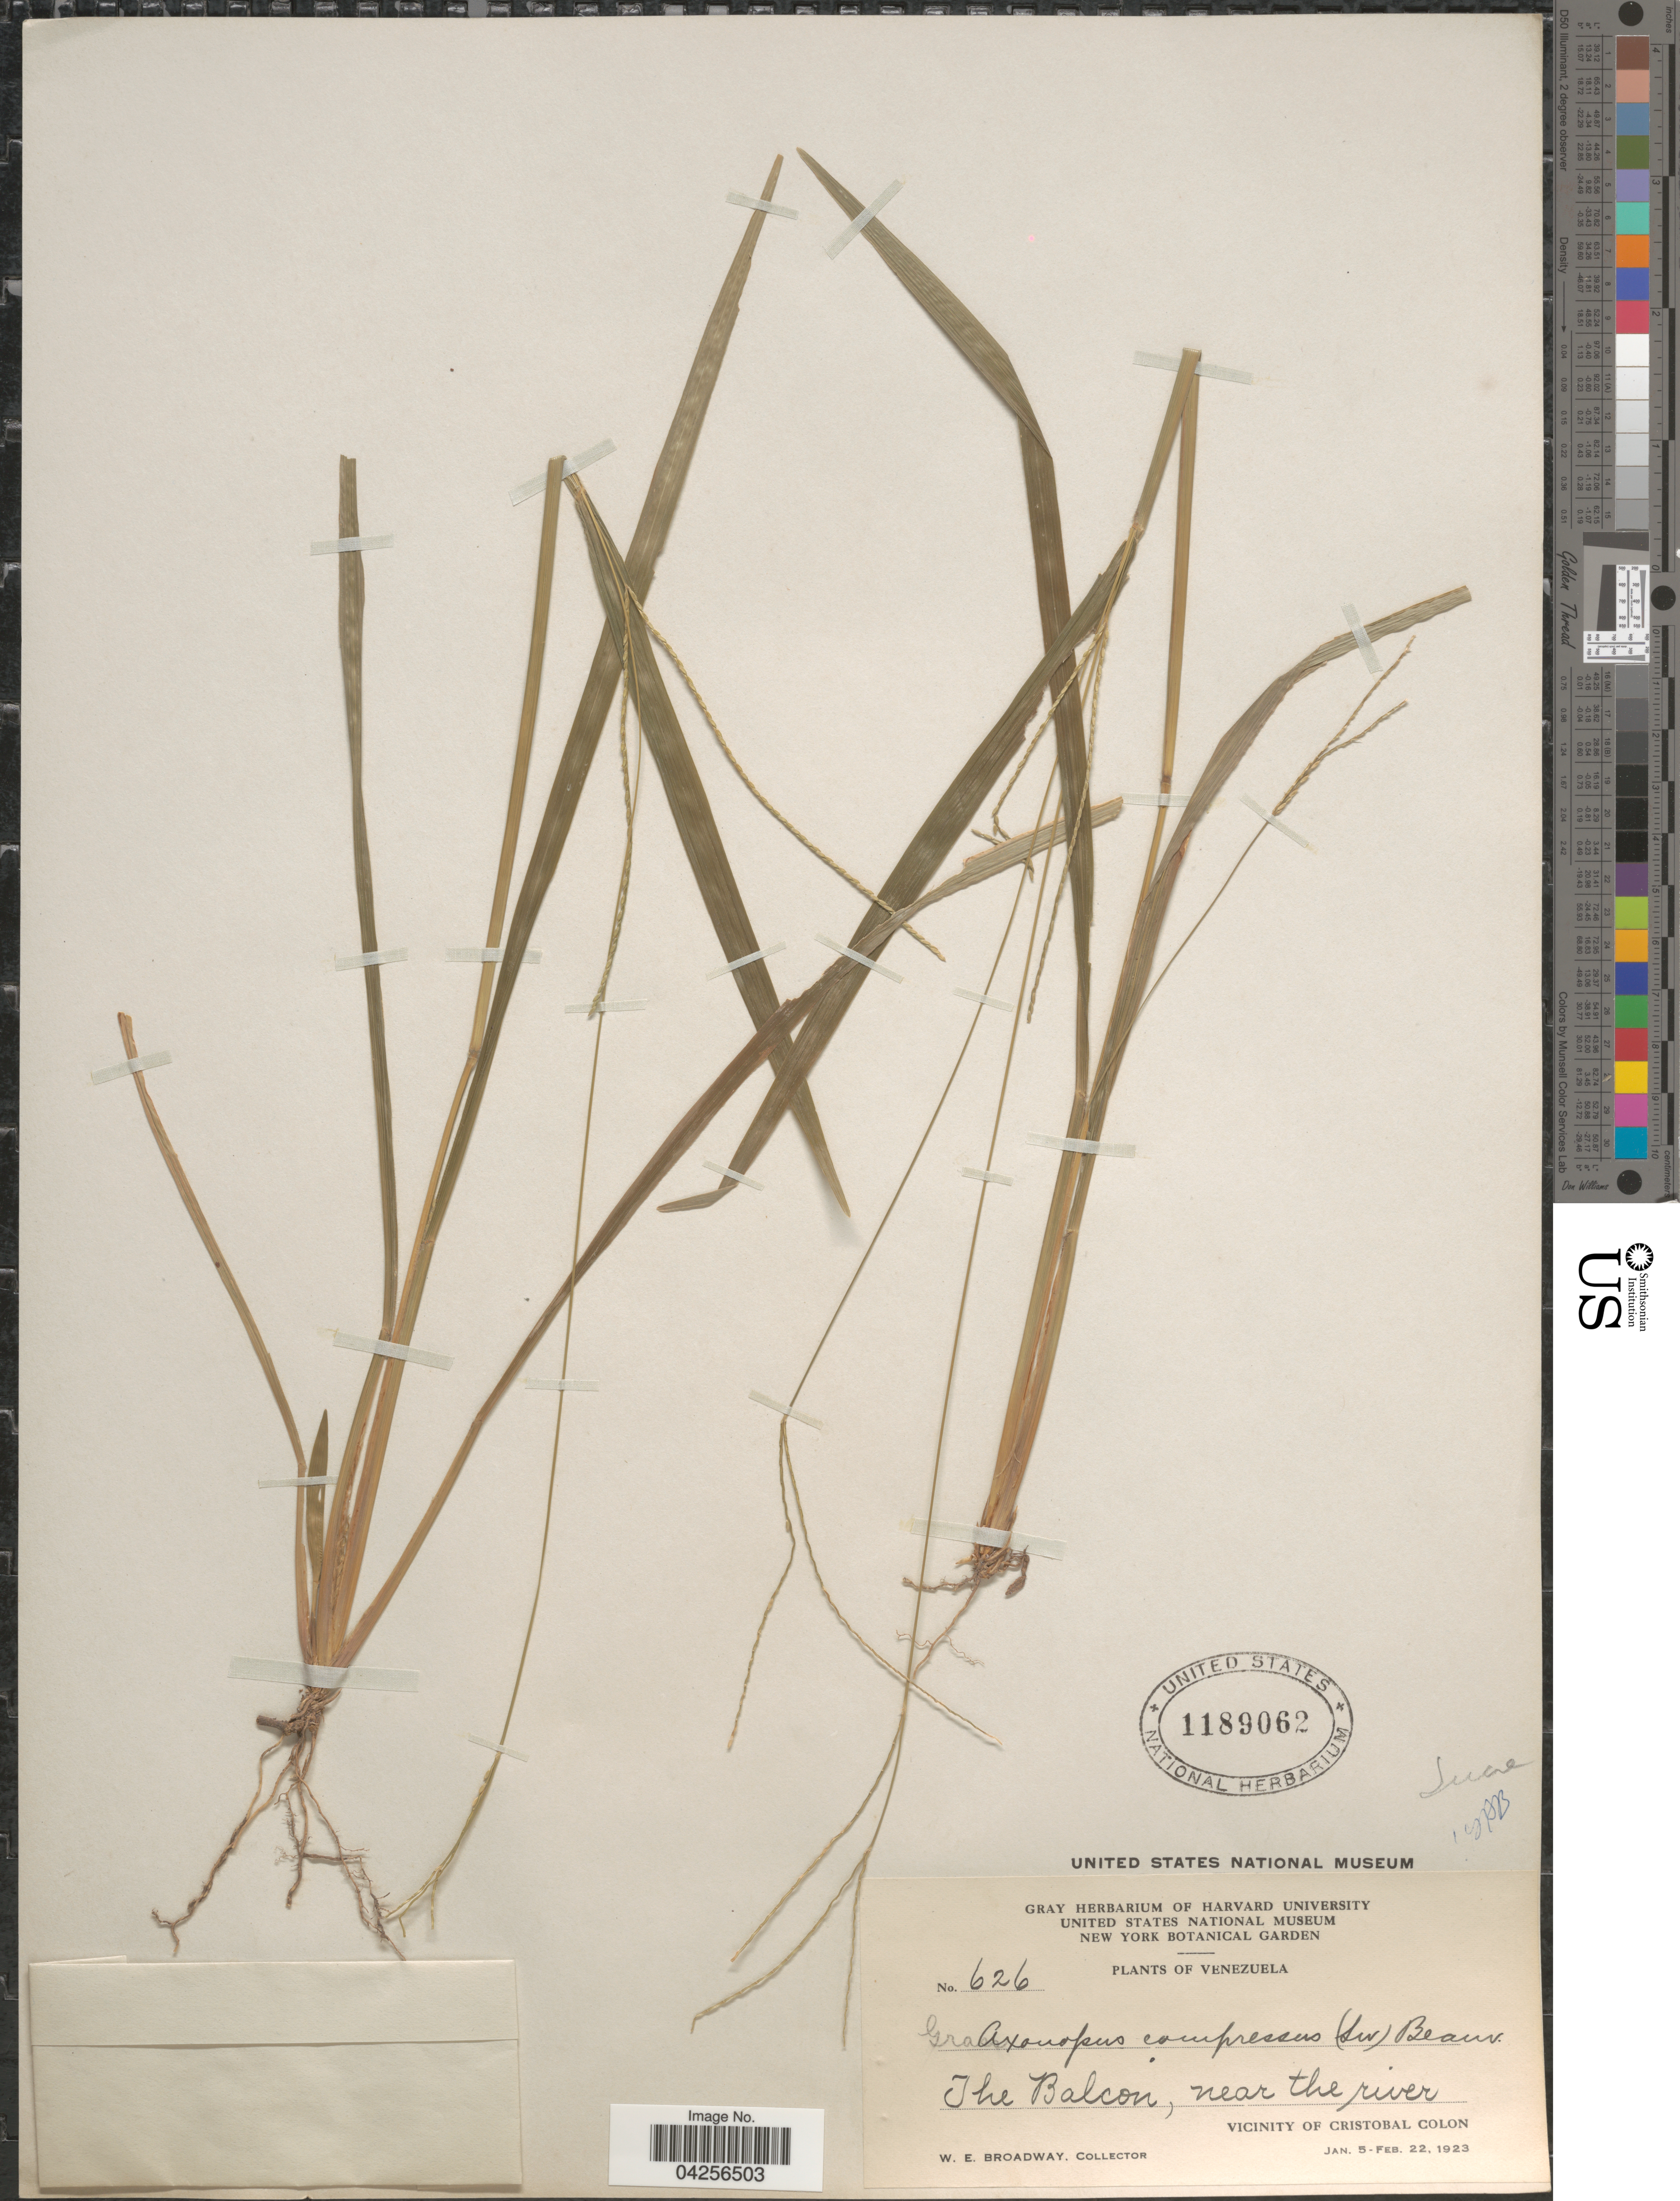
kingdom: Plantae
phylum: Tracheophyta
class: Liliopsida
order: Poales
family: Poaceae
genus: Axonopus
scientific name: Axonopus compressus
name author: (Sw.) P. Beauv.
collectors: W. E. Broadway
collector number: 626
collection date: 1923-01-05/1923-02-22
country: Venezuela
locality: The Balcon, near the river. Vicinity of Cristobal Colon.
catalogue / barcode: US 1189062